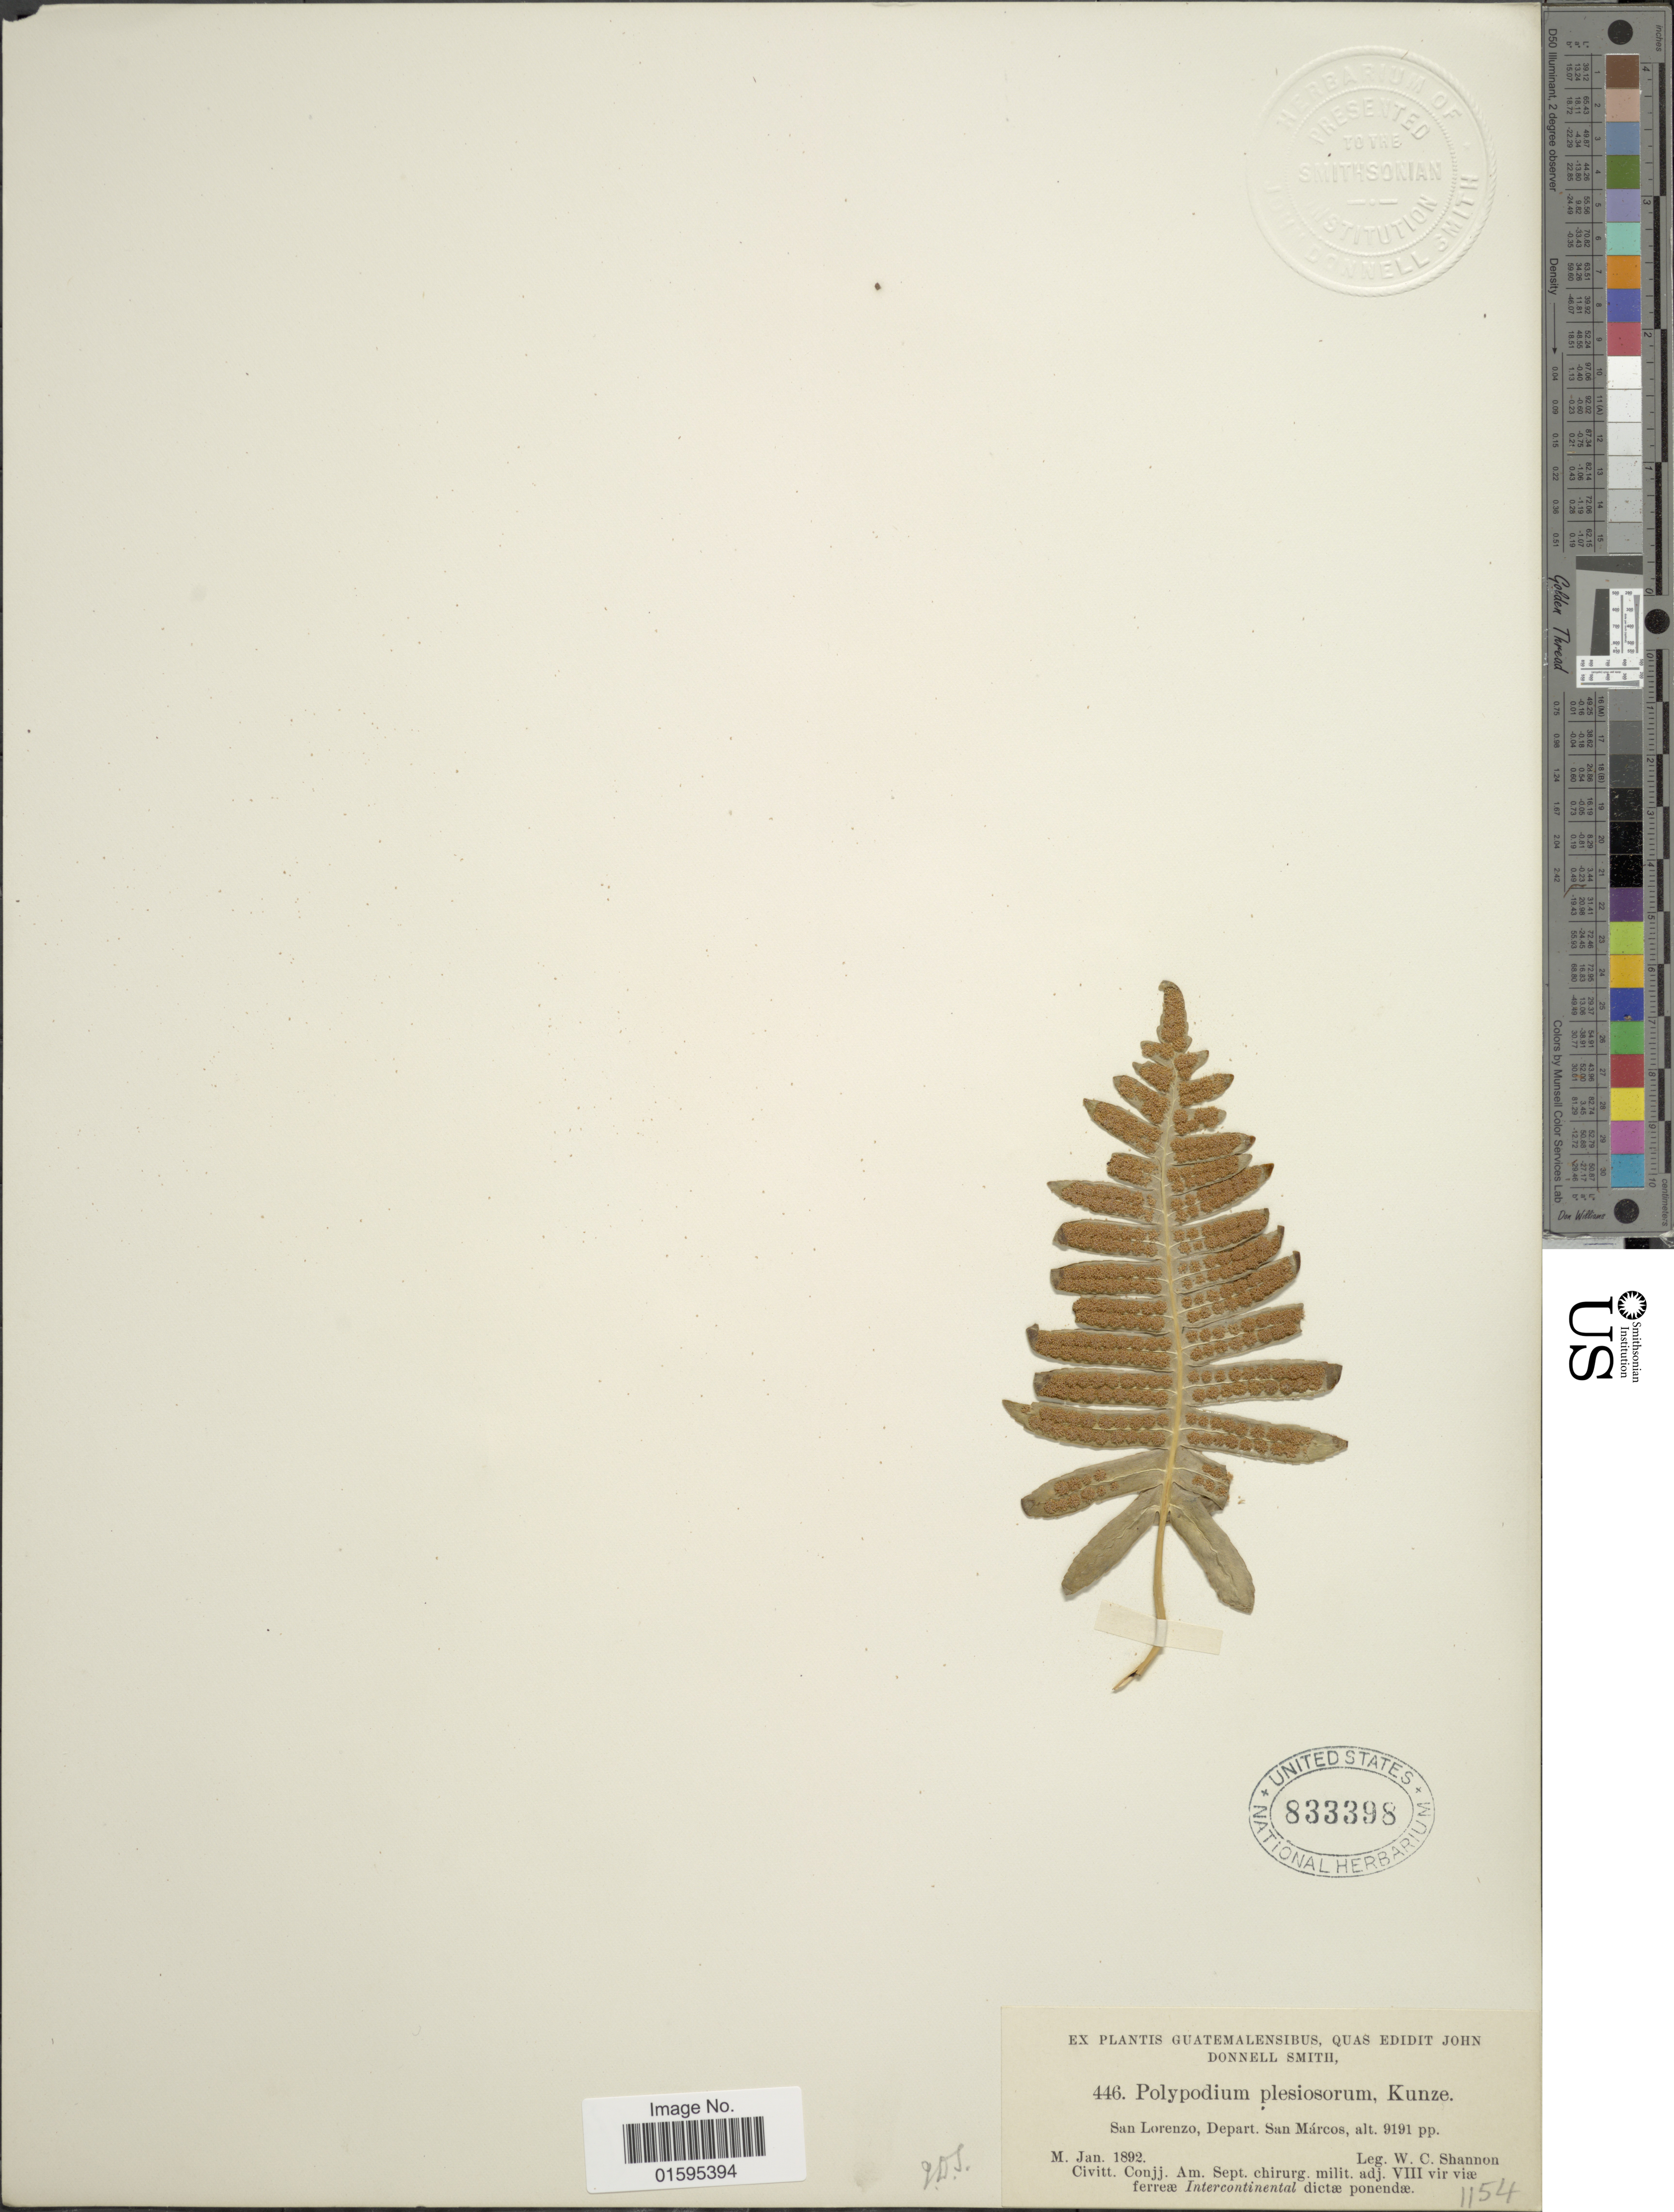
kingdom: Plantae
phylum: Tracheophyta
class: Polypodiopsida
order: Polypodiales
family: Polypodiaceae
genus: Polypodium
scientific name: Polypodium plesiosorum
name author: Kunze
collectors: W. C. Shannon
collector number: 446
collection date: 1892-01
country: Guatemala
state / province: San Marcos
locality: San Lorenzo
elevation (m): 2801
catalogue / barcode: US 833398